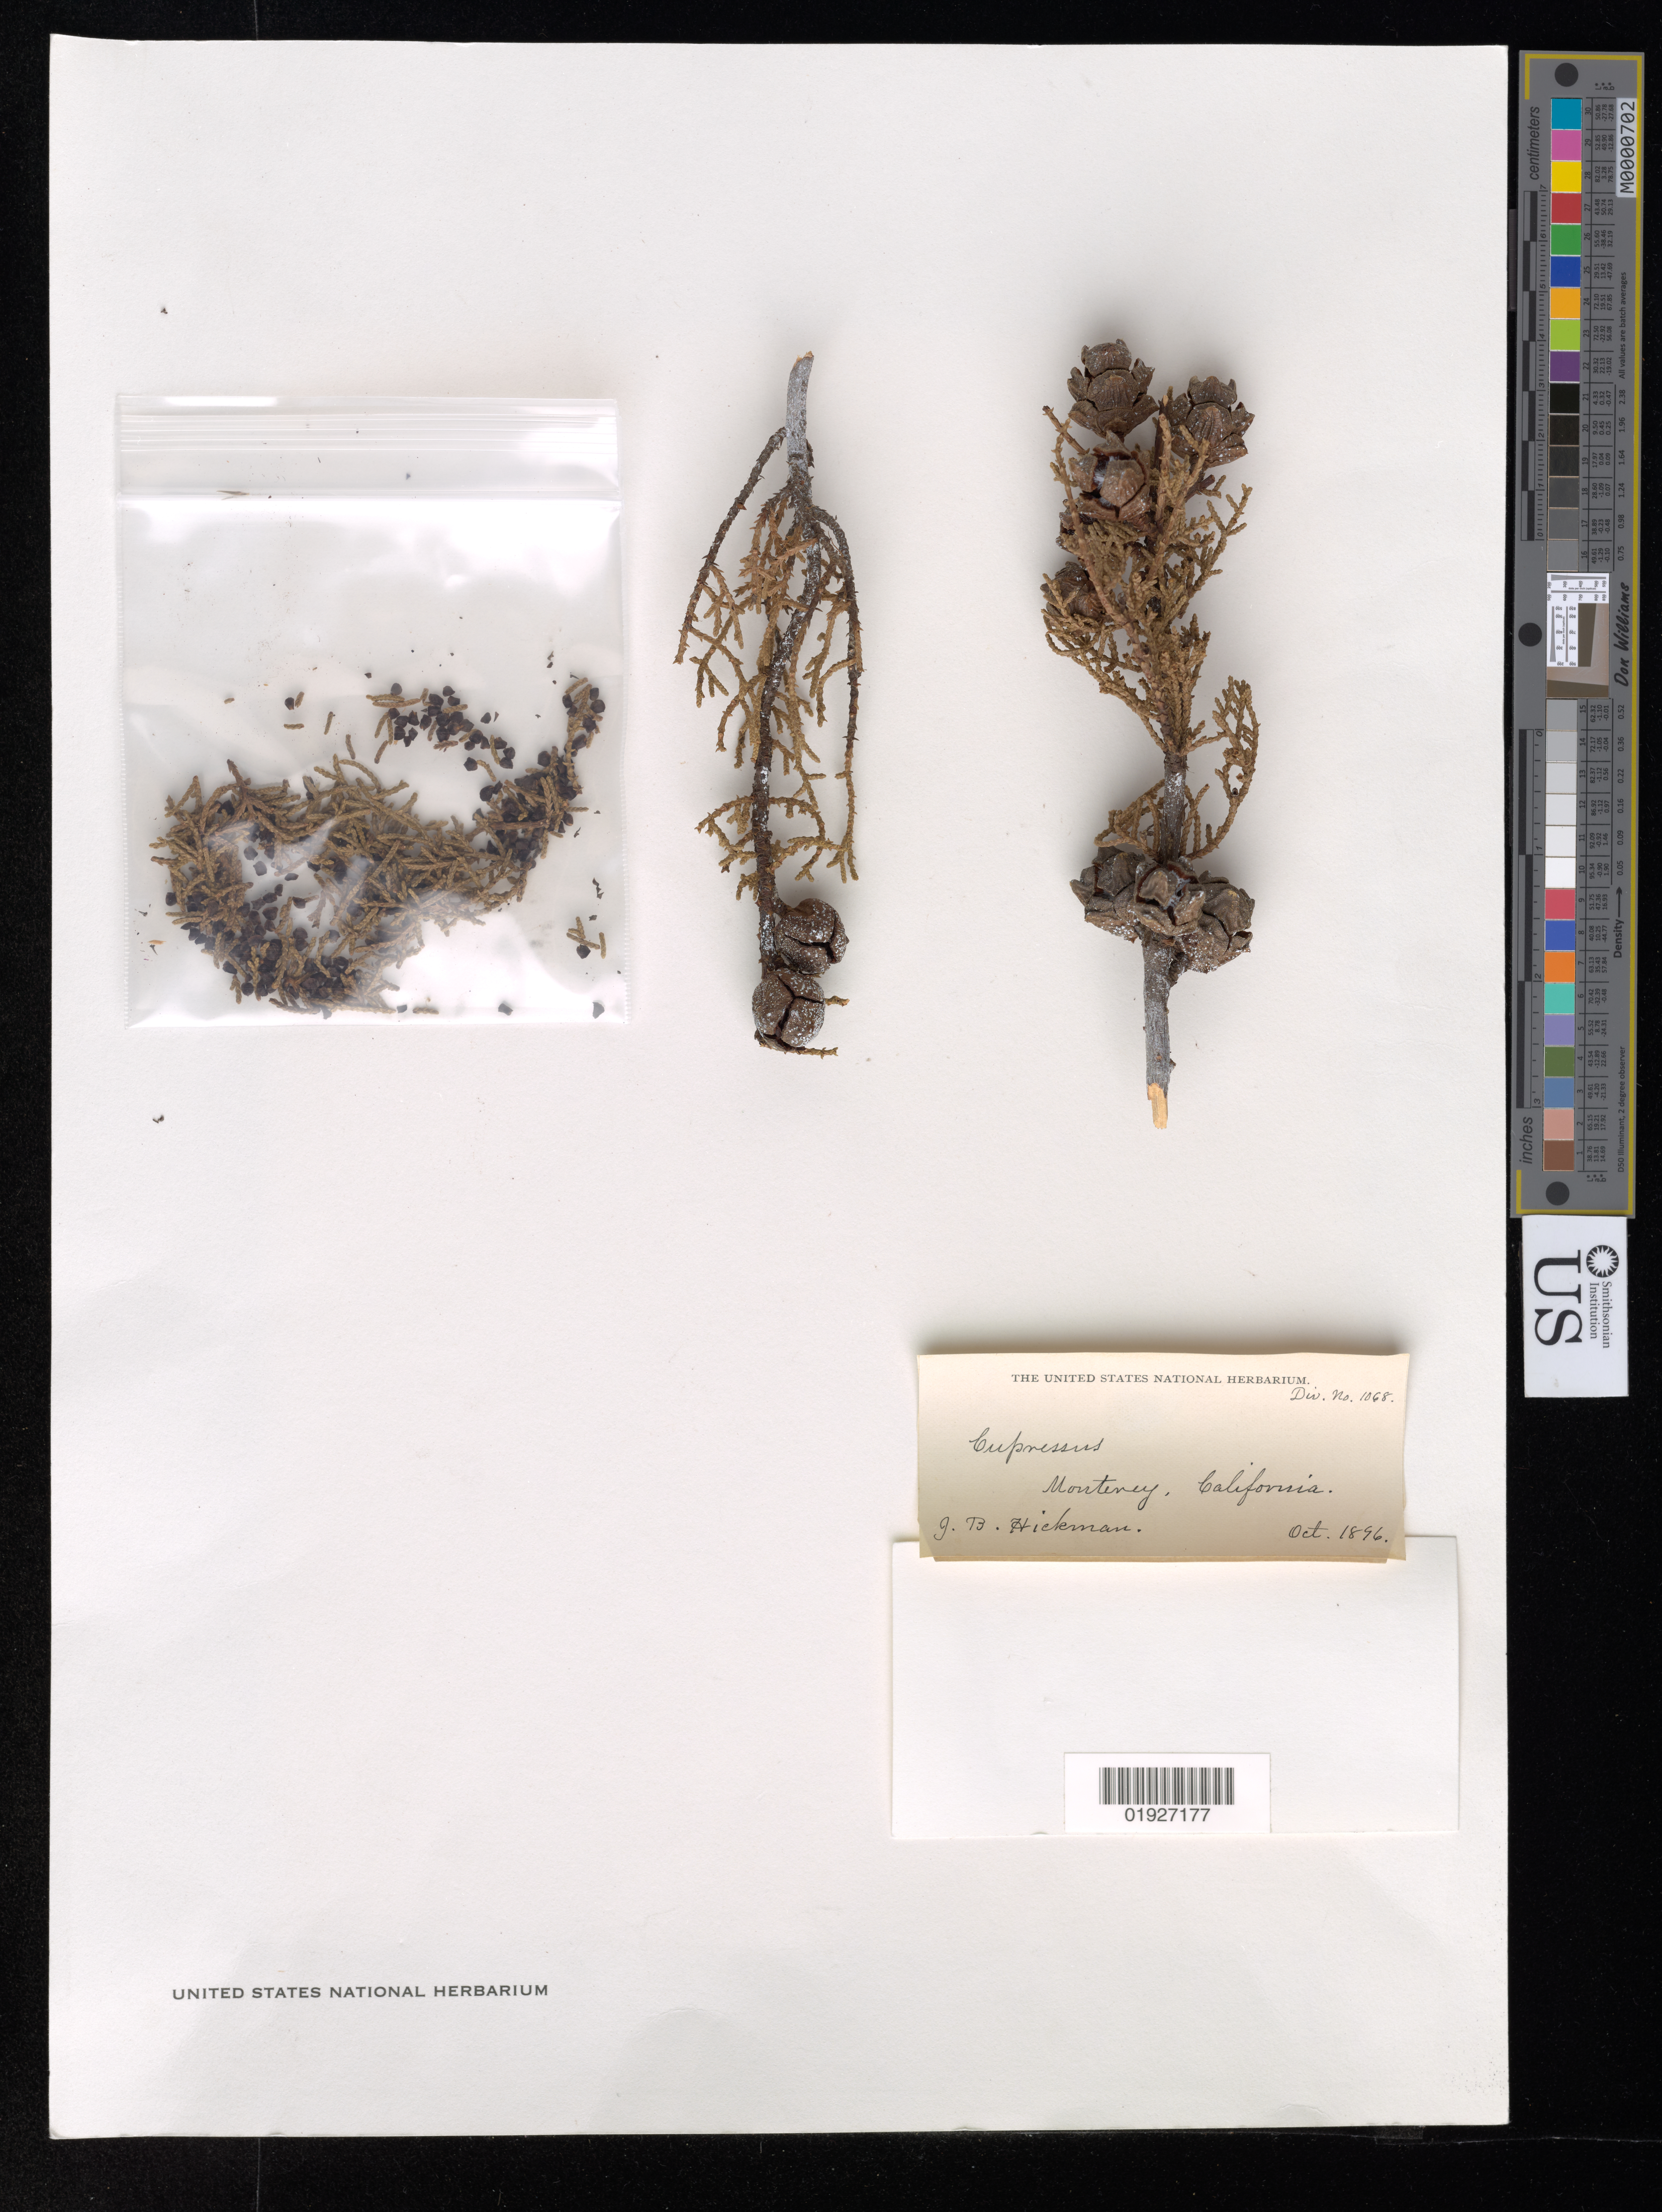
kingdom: Plantae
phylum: Tracheophyta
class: Pinopsida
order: Pinales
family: Cupressaceae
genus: Hesperocyparis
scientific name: Hesperocyparis goveniana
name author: (Gordon) Bartel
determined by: (US) Smithsonian Institution - National Museum of Natural History - Department of Botany (UNITED STATES)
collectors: J. Hickman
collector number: Div. no. 1068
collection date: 1896-10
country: United States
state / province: California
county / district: Monterey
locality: Monterey